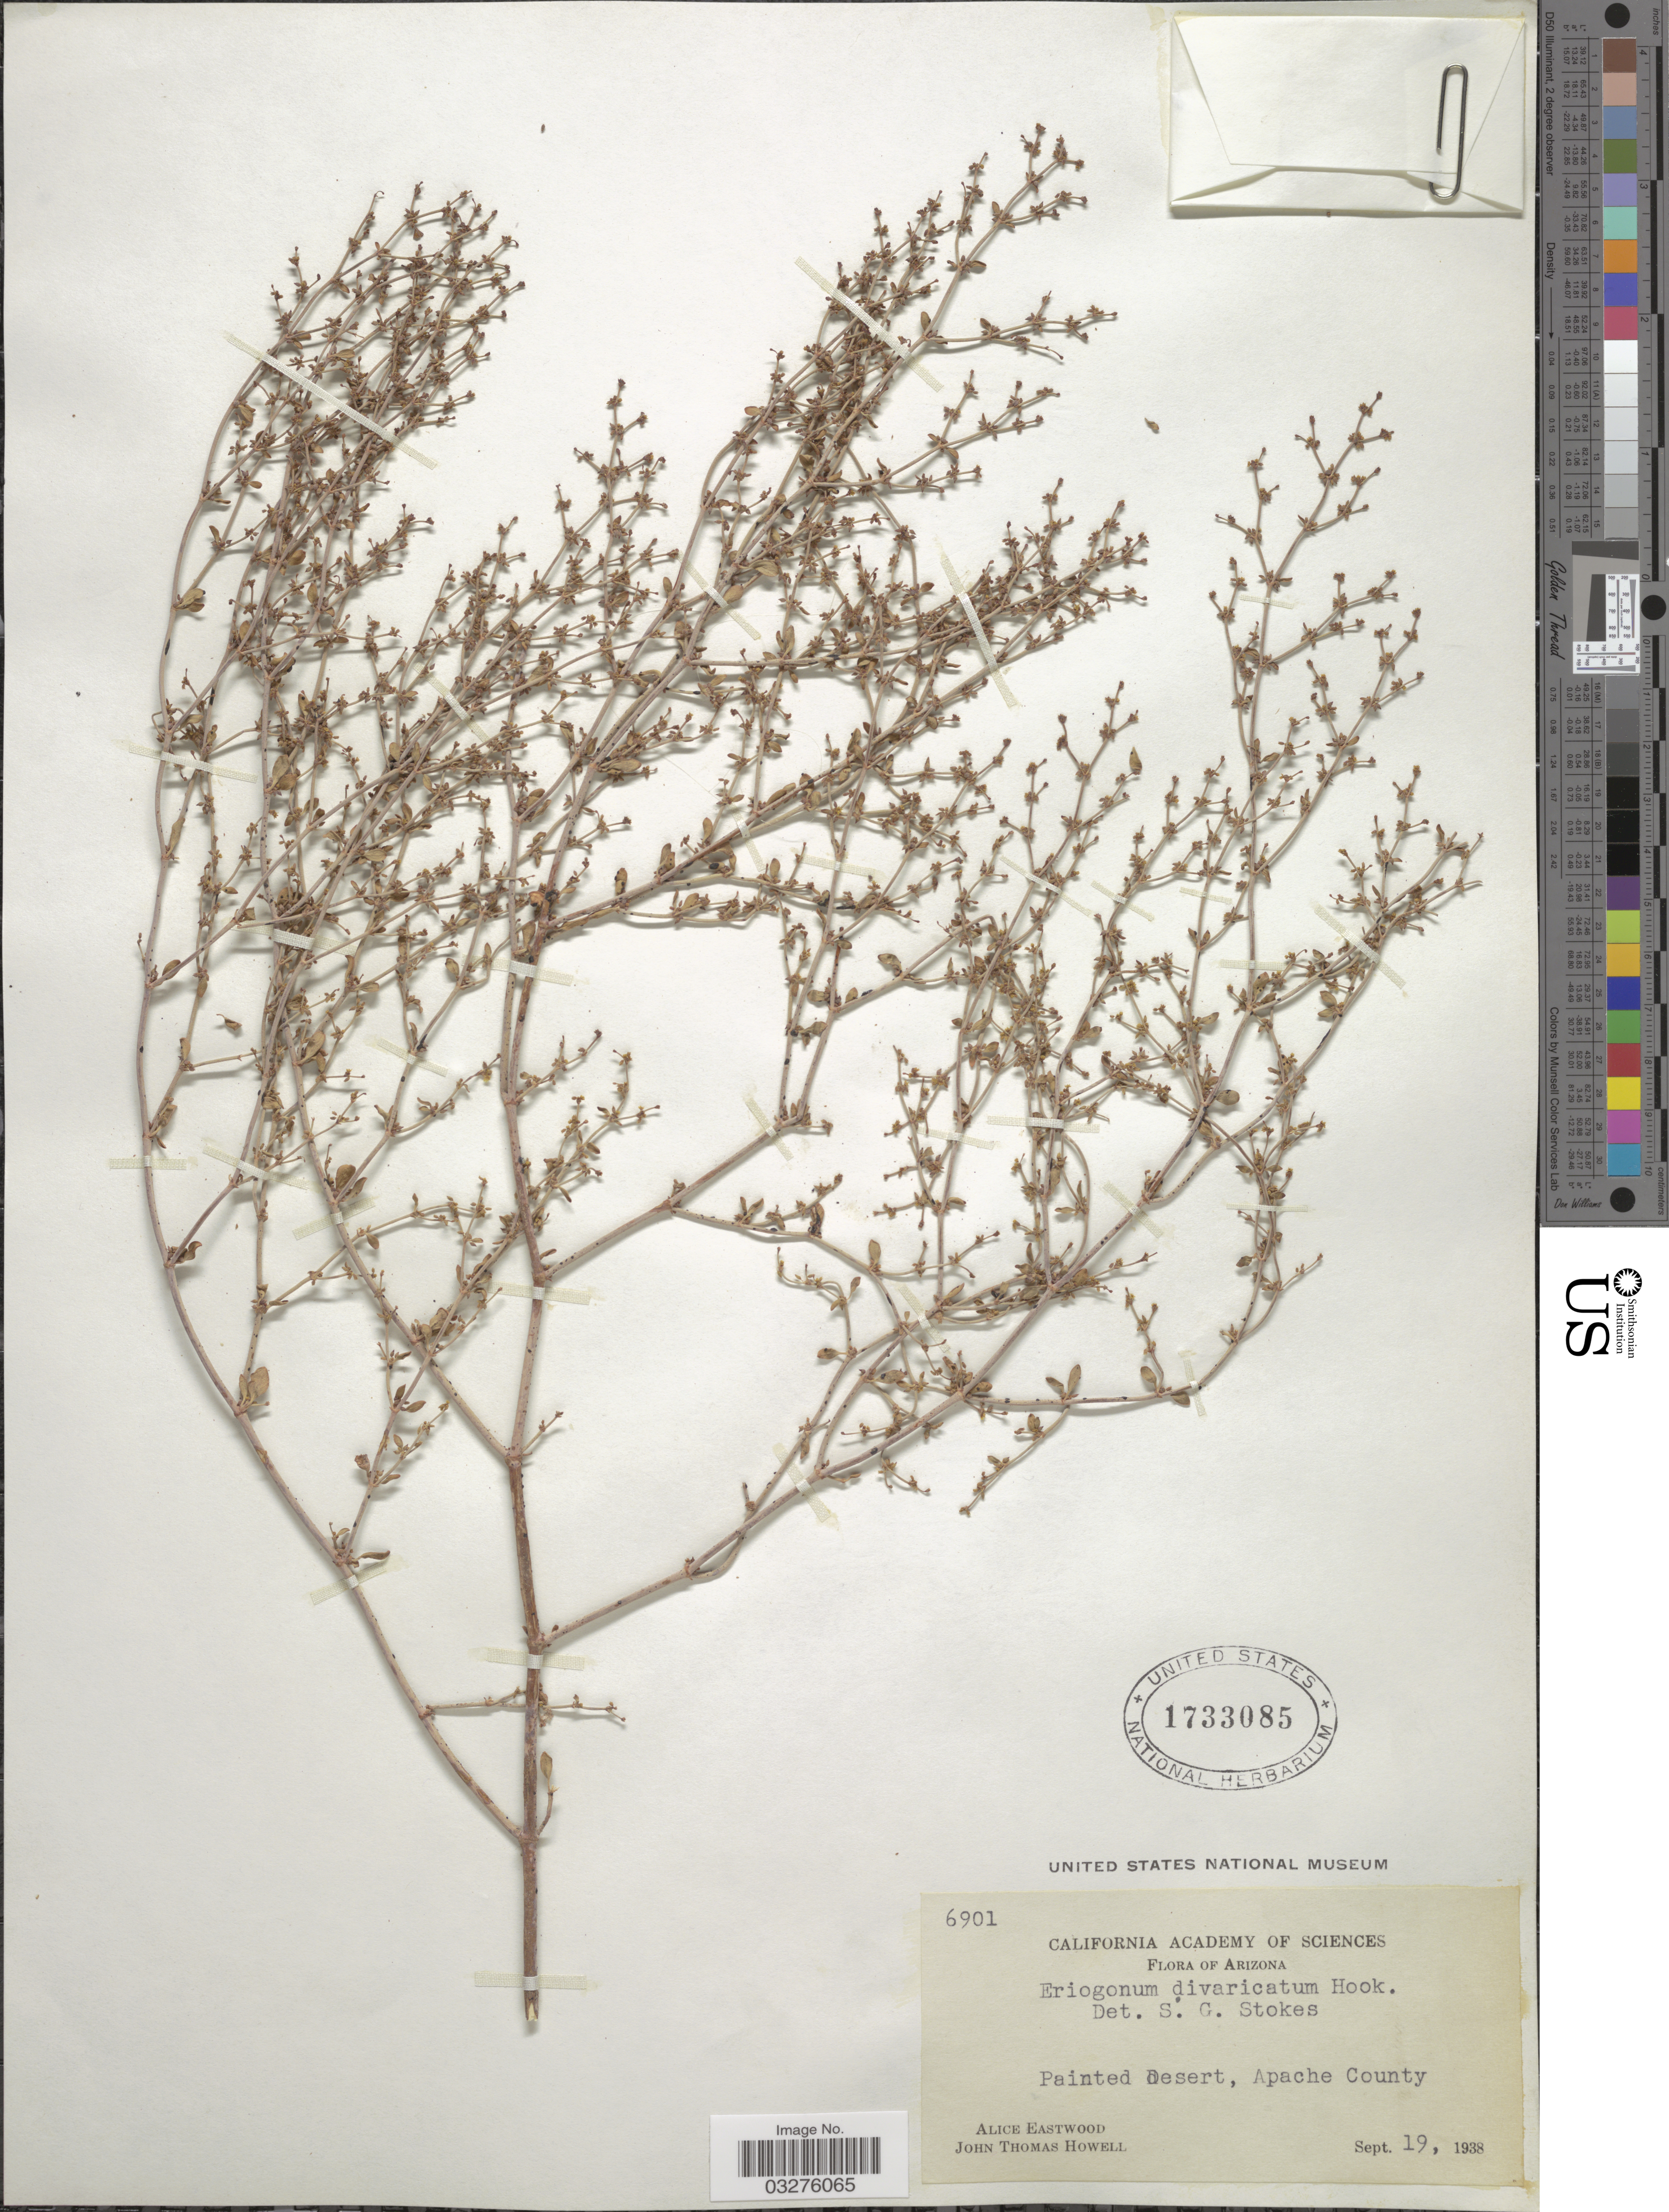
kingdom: Plantae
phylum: Tracheophyta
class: Magnoliopsida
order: Caryophyllales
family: Polygonaceae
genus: Eriogonum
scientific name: Eriogonum divaricatum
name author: Hook.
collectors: A. Eastwood & J. T. Howell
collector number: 6901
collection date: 1938-09-19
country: United States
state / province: Arizona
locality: Painted Desert, Apache County.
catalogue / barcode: US 1733085